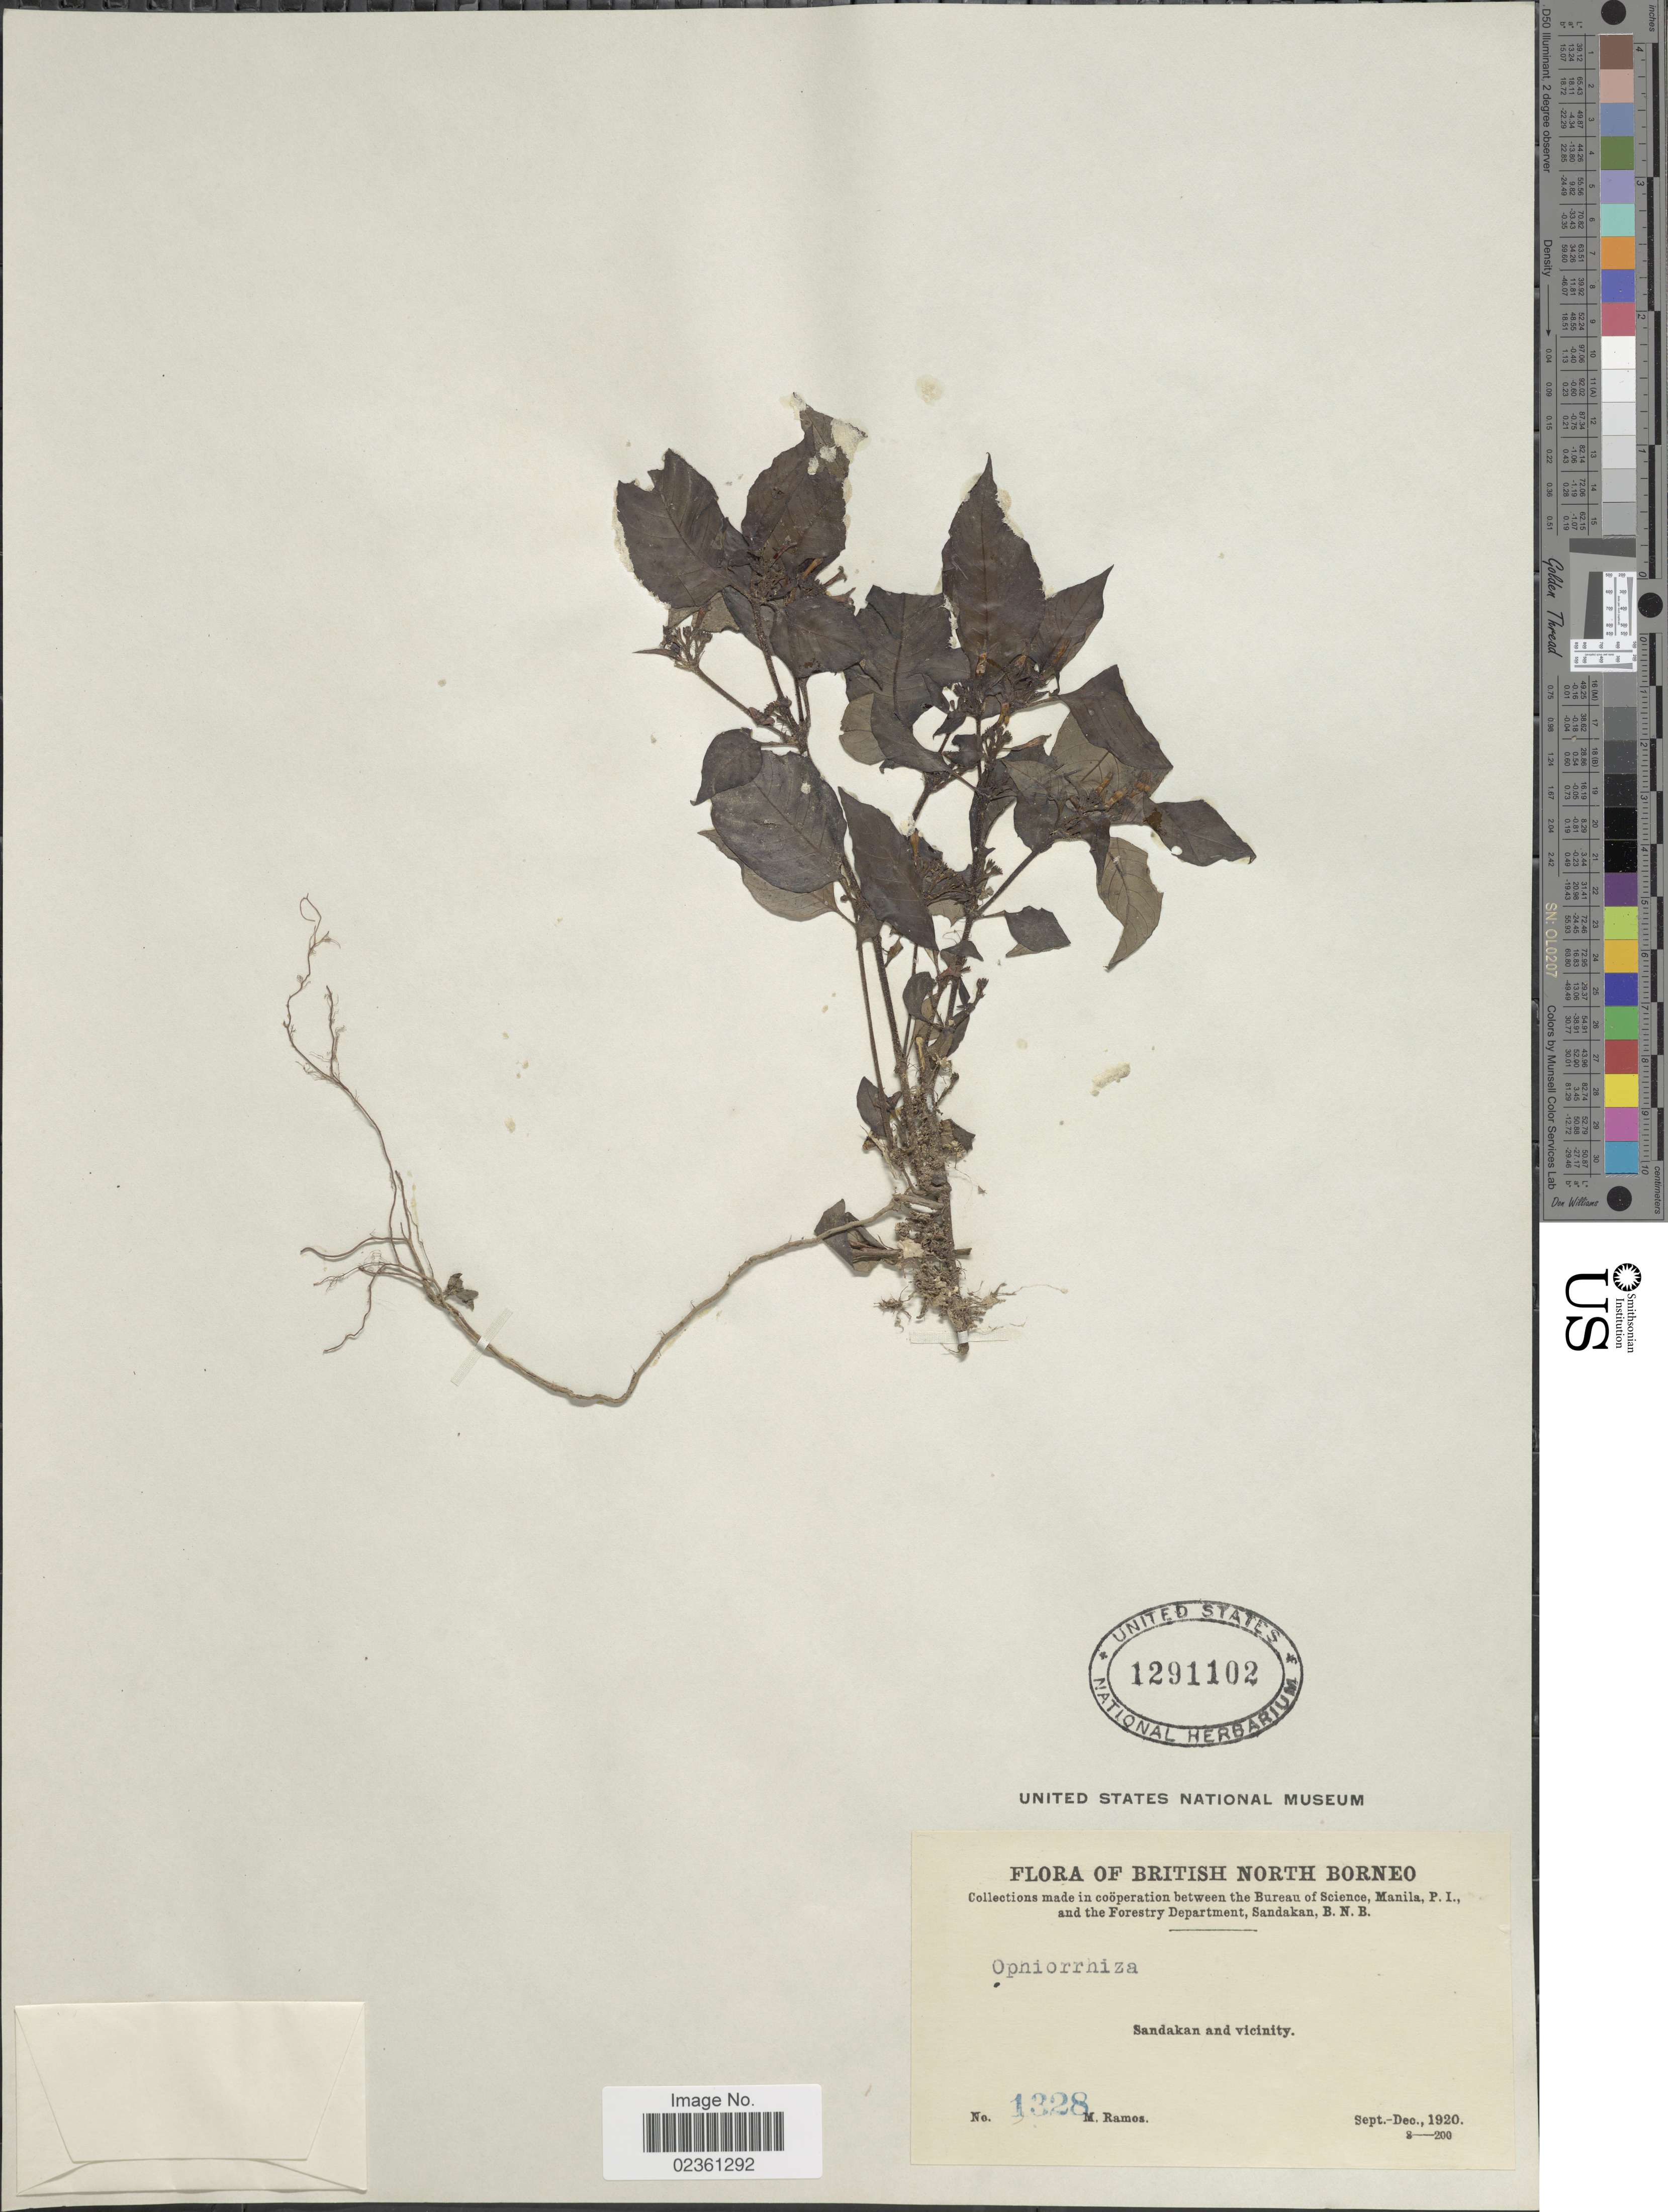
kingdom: Plantae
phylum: Tracheophyta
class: Magnoliopsida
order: Gentianales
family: Rubiaceae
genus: Ophiorrhiza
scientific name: Ophiorrhiza sp.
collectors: M. Ramos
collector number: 1328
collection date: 1920-09/1920-12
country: Malaysia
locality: British North Borneo, Sandakan and vicinity.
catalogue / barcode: US 1291102